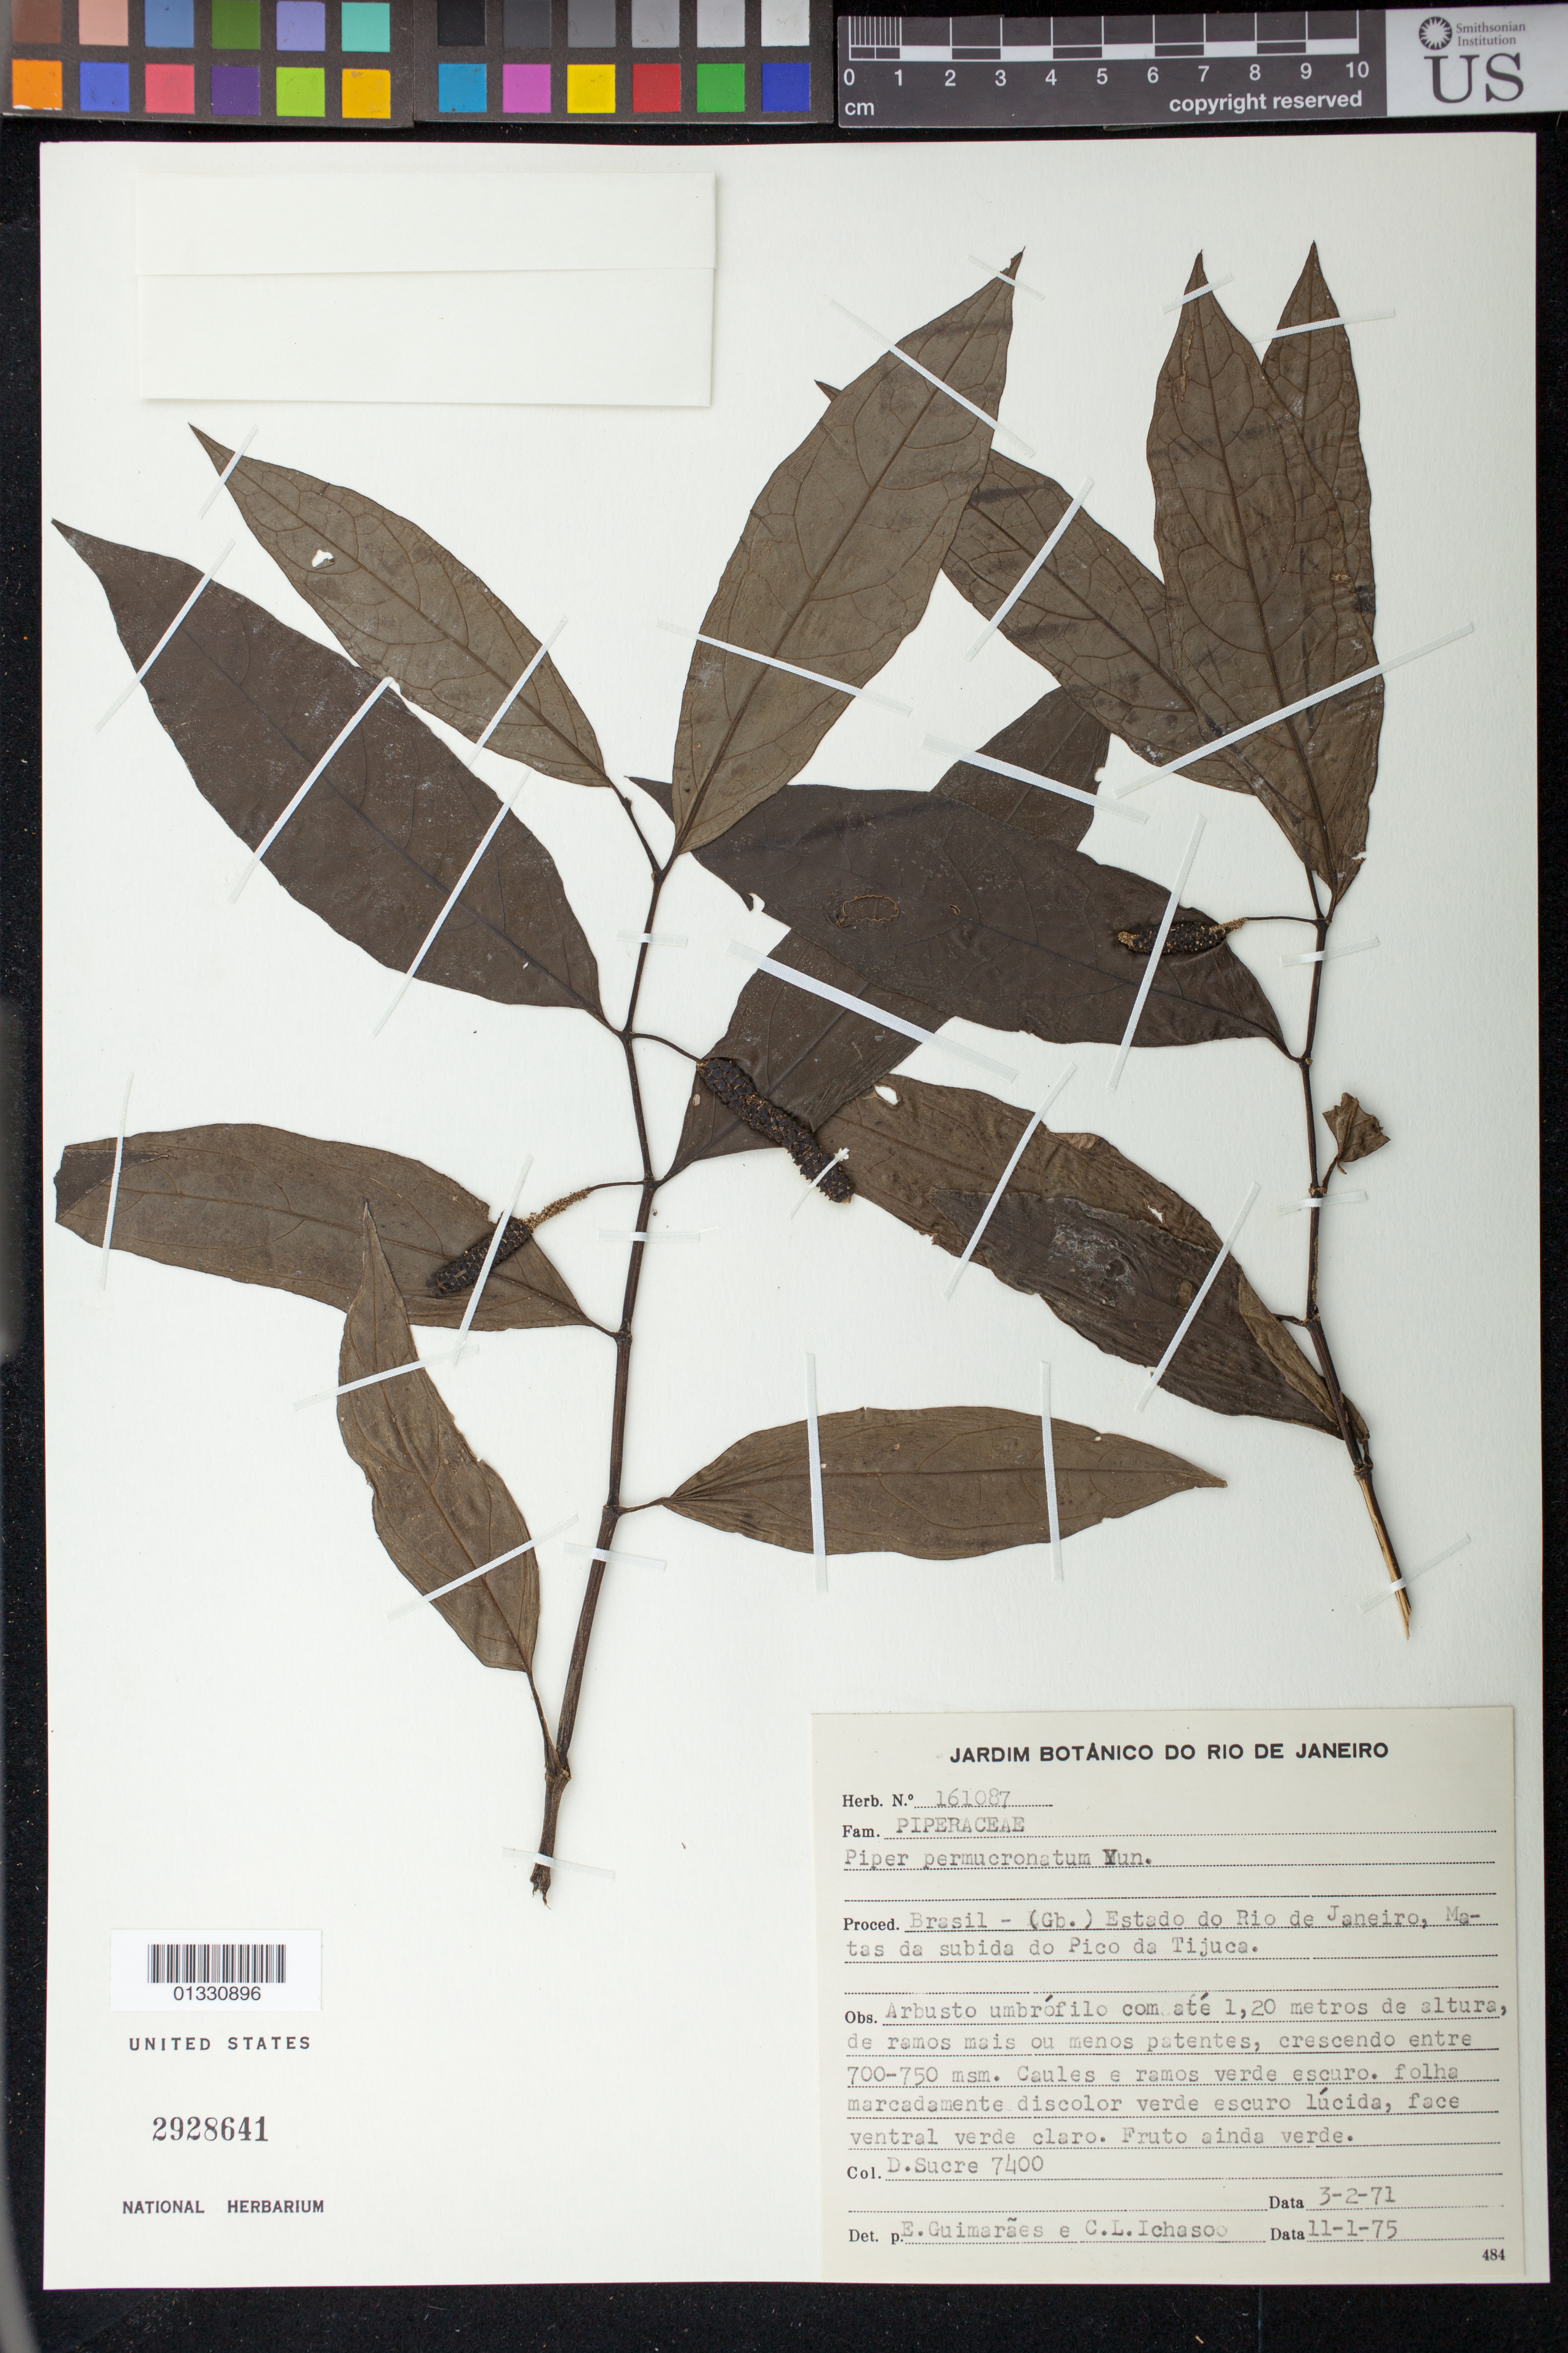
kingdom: Plantae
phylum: Tracheophyta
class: Magnoliopsida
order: Piperales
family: Piperaceae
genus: Piper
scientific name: Piper permucronatum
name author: Yunck.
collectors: D. Sucre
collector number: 7400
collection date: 1971-02-03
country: Brazil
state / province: Rio de Janeiro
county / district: Rio de Janeiro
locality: Matas da subida do Pico da Tijuca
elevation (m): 700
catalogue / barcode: US 2928641